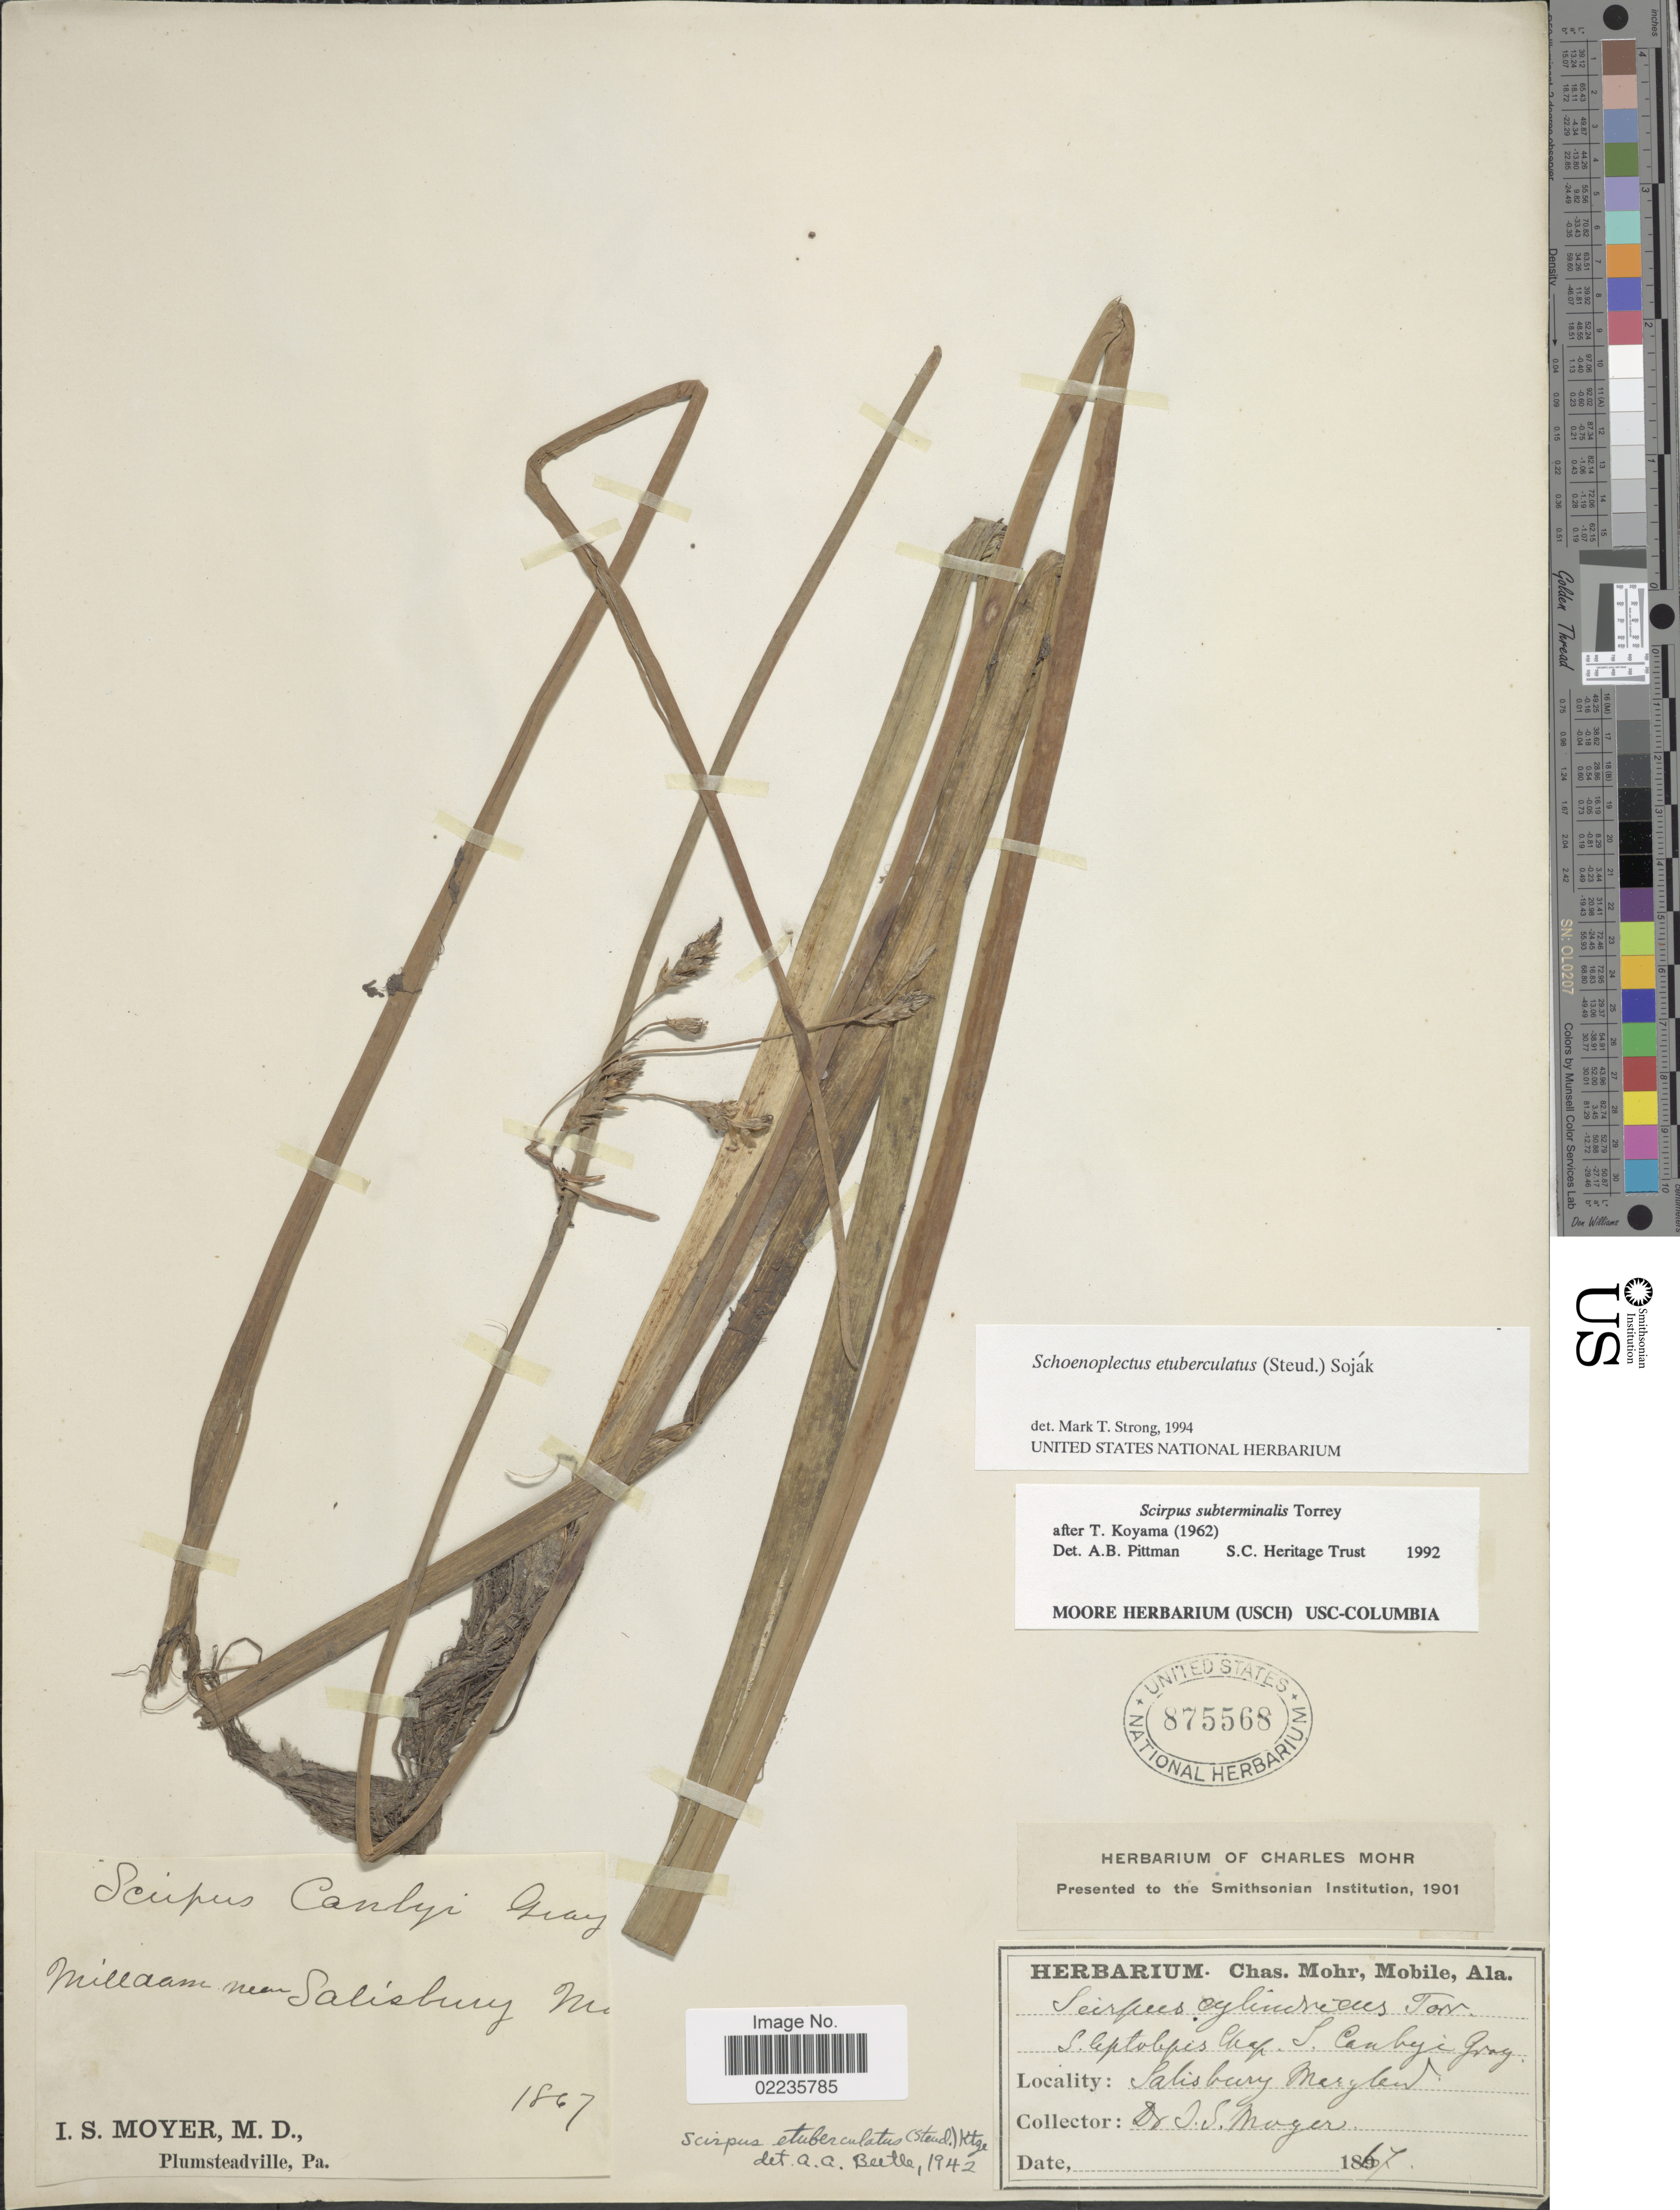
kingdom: Plantae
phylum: Tracheophyta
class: Liliopsida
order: Poales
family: Cyperaceae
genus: Schoenoplectus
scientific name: Schoenoplectus etuberculatus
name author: (Steud.) Soják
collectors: I. S. Moyer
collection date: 1867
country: United States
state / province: Maryland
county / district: Wicomico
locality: Mill dam near Salisbury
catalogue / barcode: US 875568